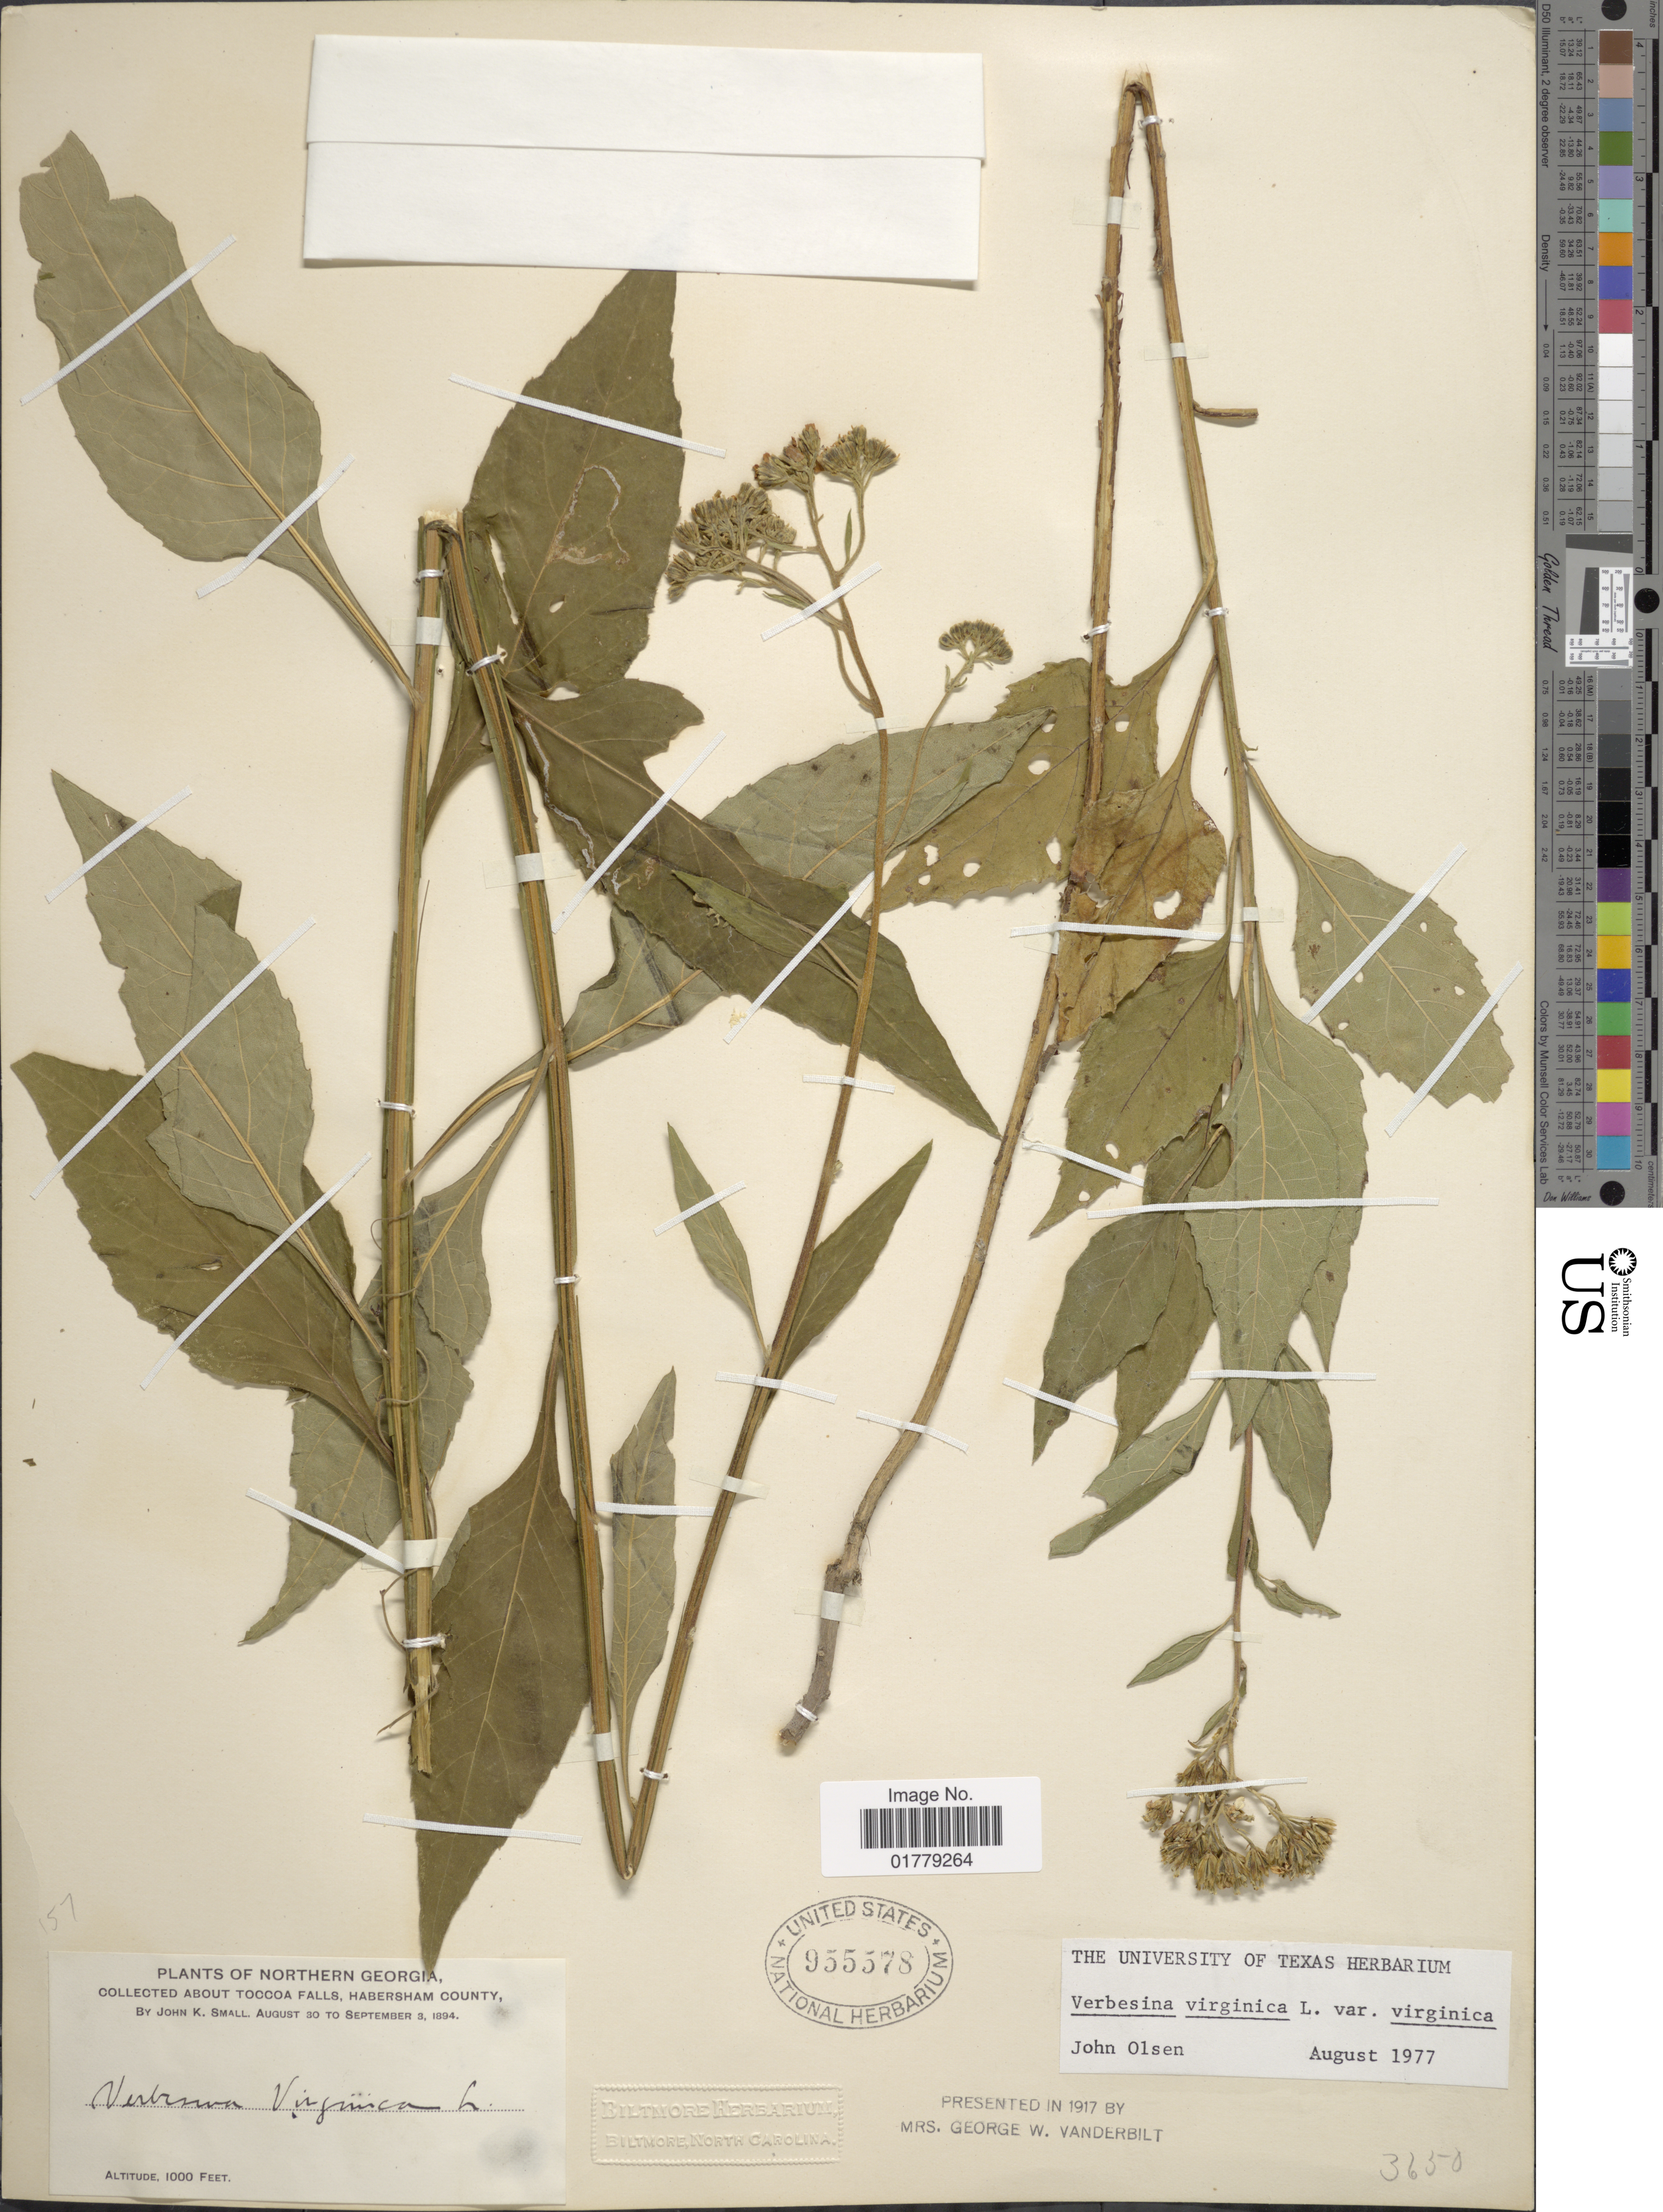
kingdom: Plantae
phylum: Tracheophyta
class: Magnoliopsida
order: Asterales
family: Asteraceae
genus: Verbesina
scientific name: Verbesina virginica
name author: L.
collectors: J. K. Small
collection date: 1894-08-30/1894-09-03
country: United States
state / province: Georgia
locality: Northern Georgia, about Toccoa Falls, Habersham County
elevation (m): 305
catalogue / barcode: US 955578